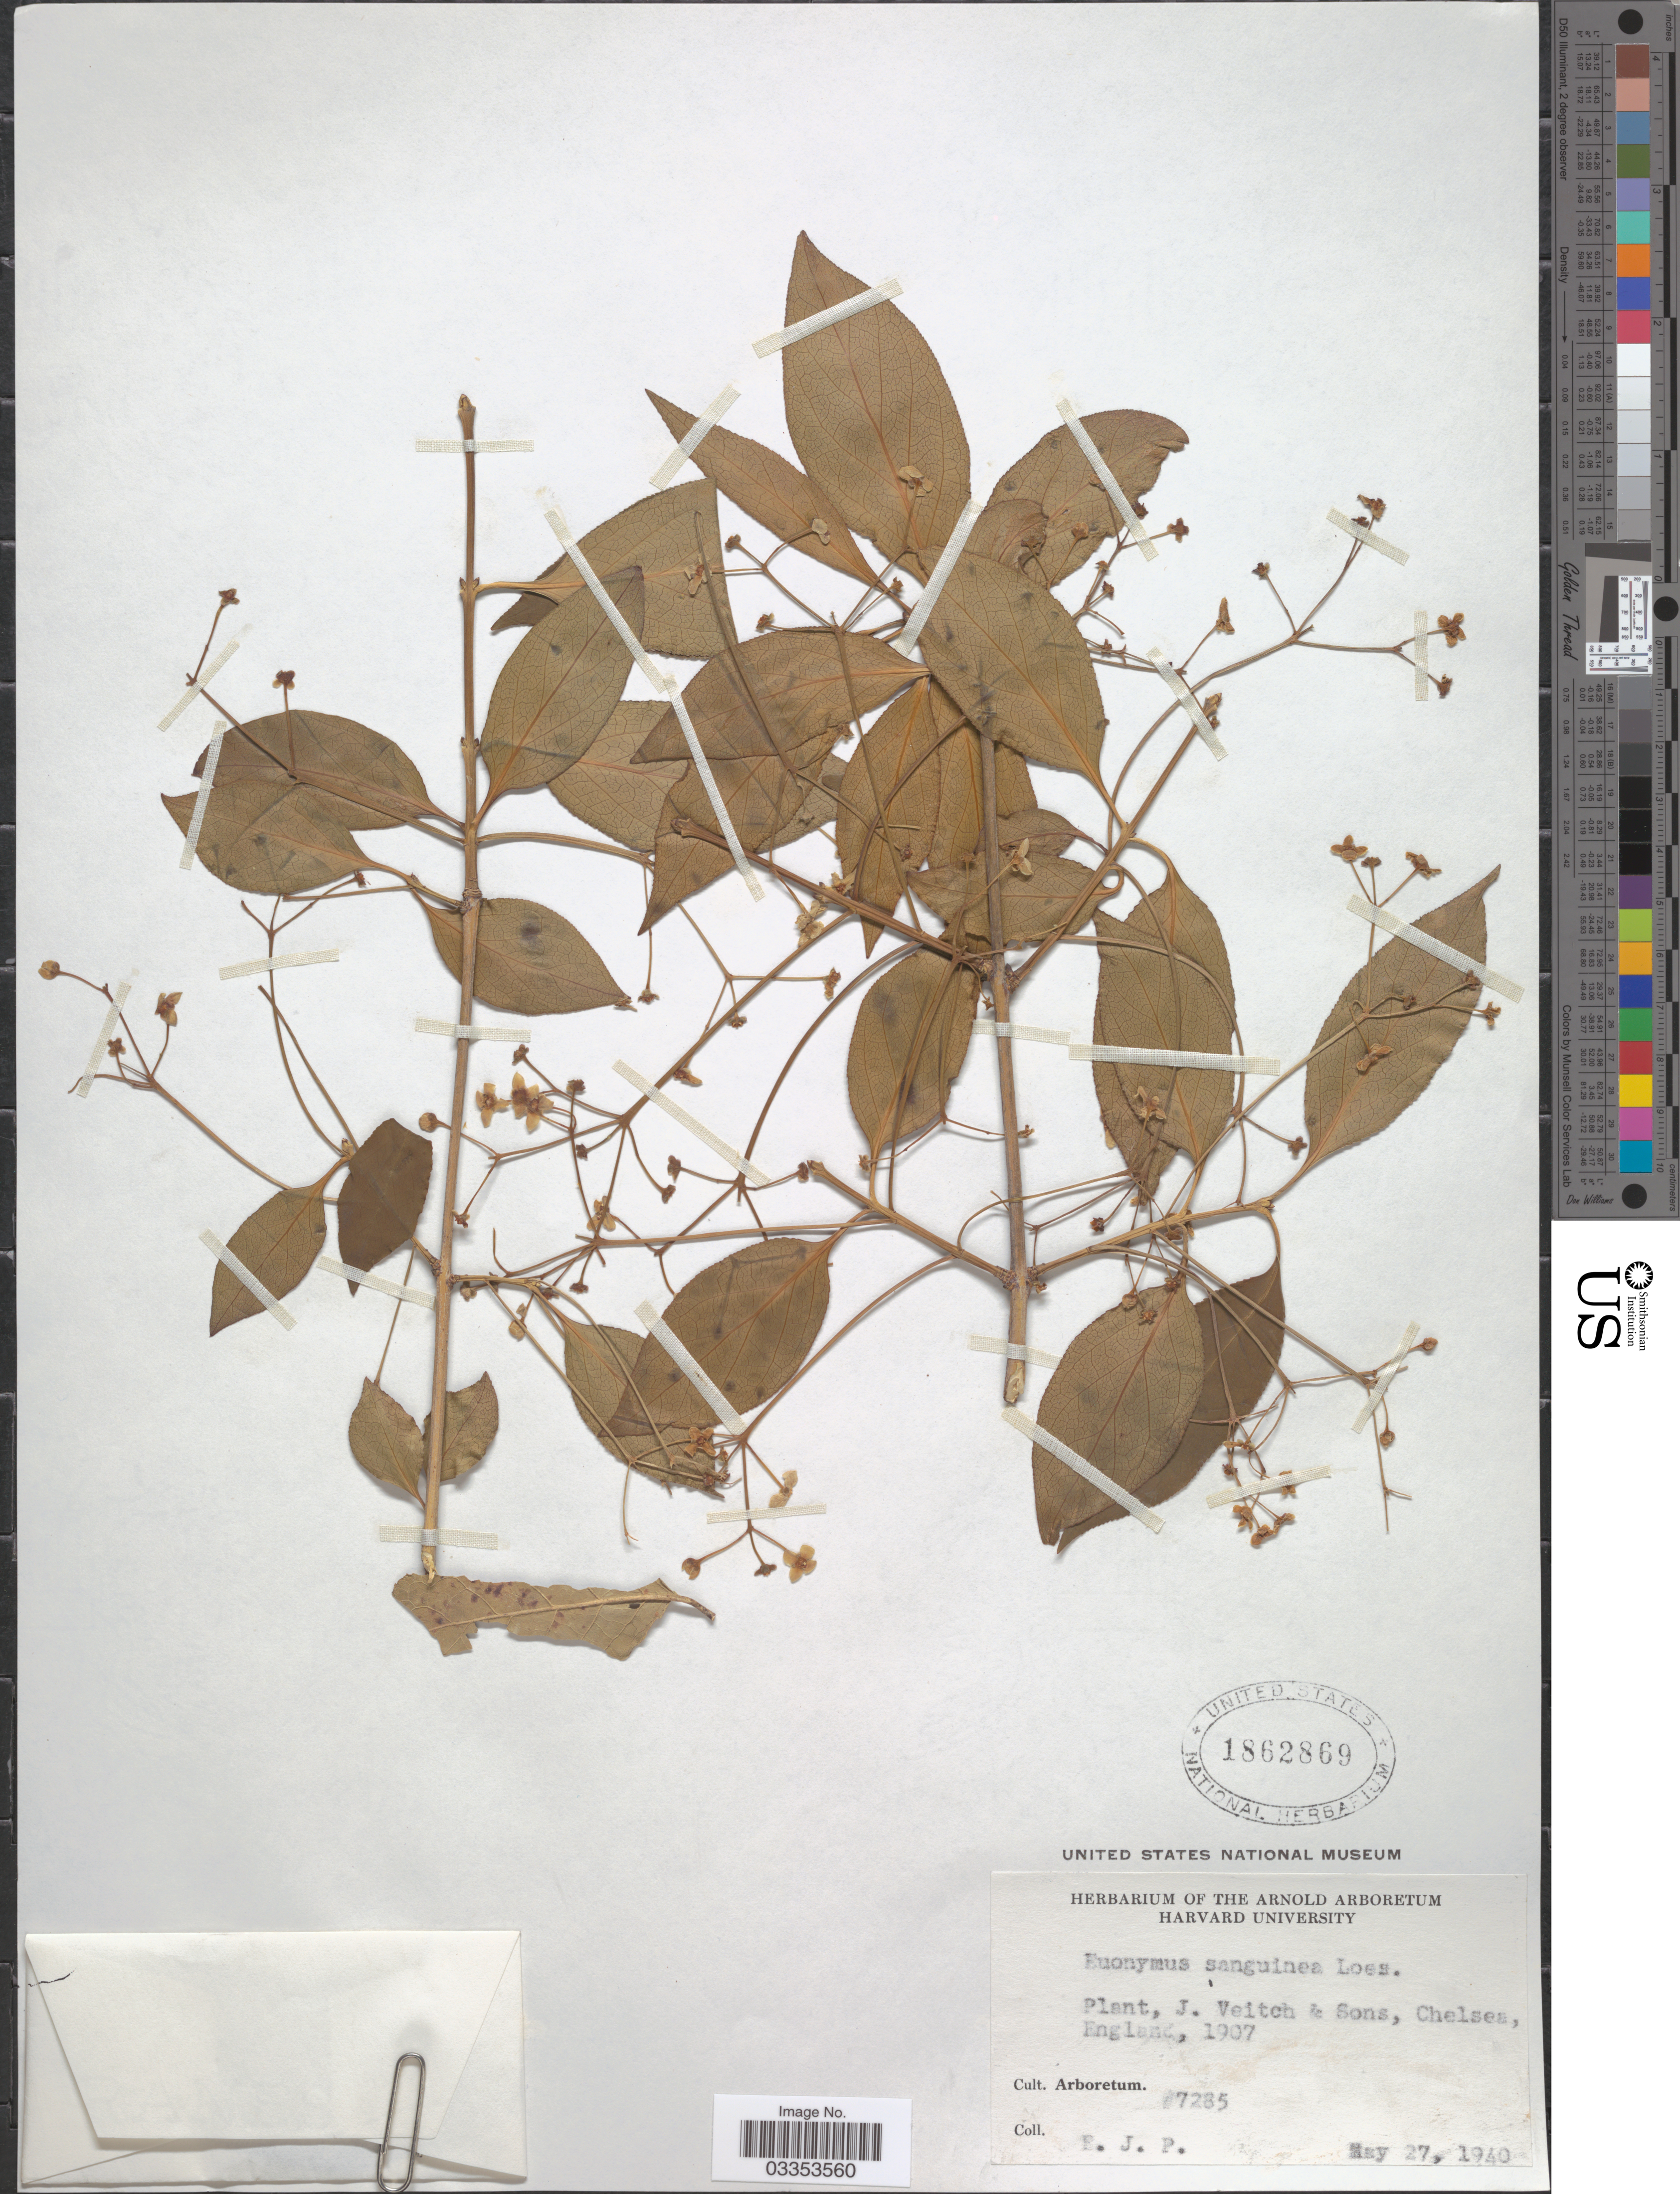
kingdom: Plantae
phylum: Tracheophyta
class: Magnoliopsida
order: Celastrales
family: Celastraceae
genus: Euonymus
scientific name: Euonymus sanguineus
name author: Loes.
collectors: E. J. P.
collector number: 7285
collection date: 1940-05-27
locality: Cult. Arboretum #7285 [unsure placement].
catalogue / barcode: US 1862869